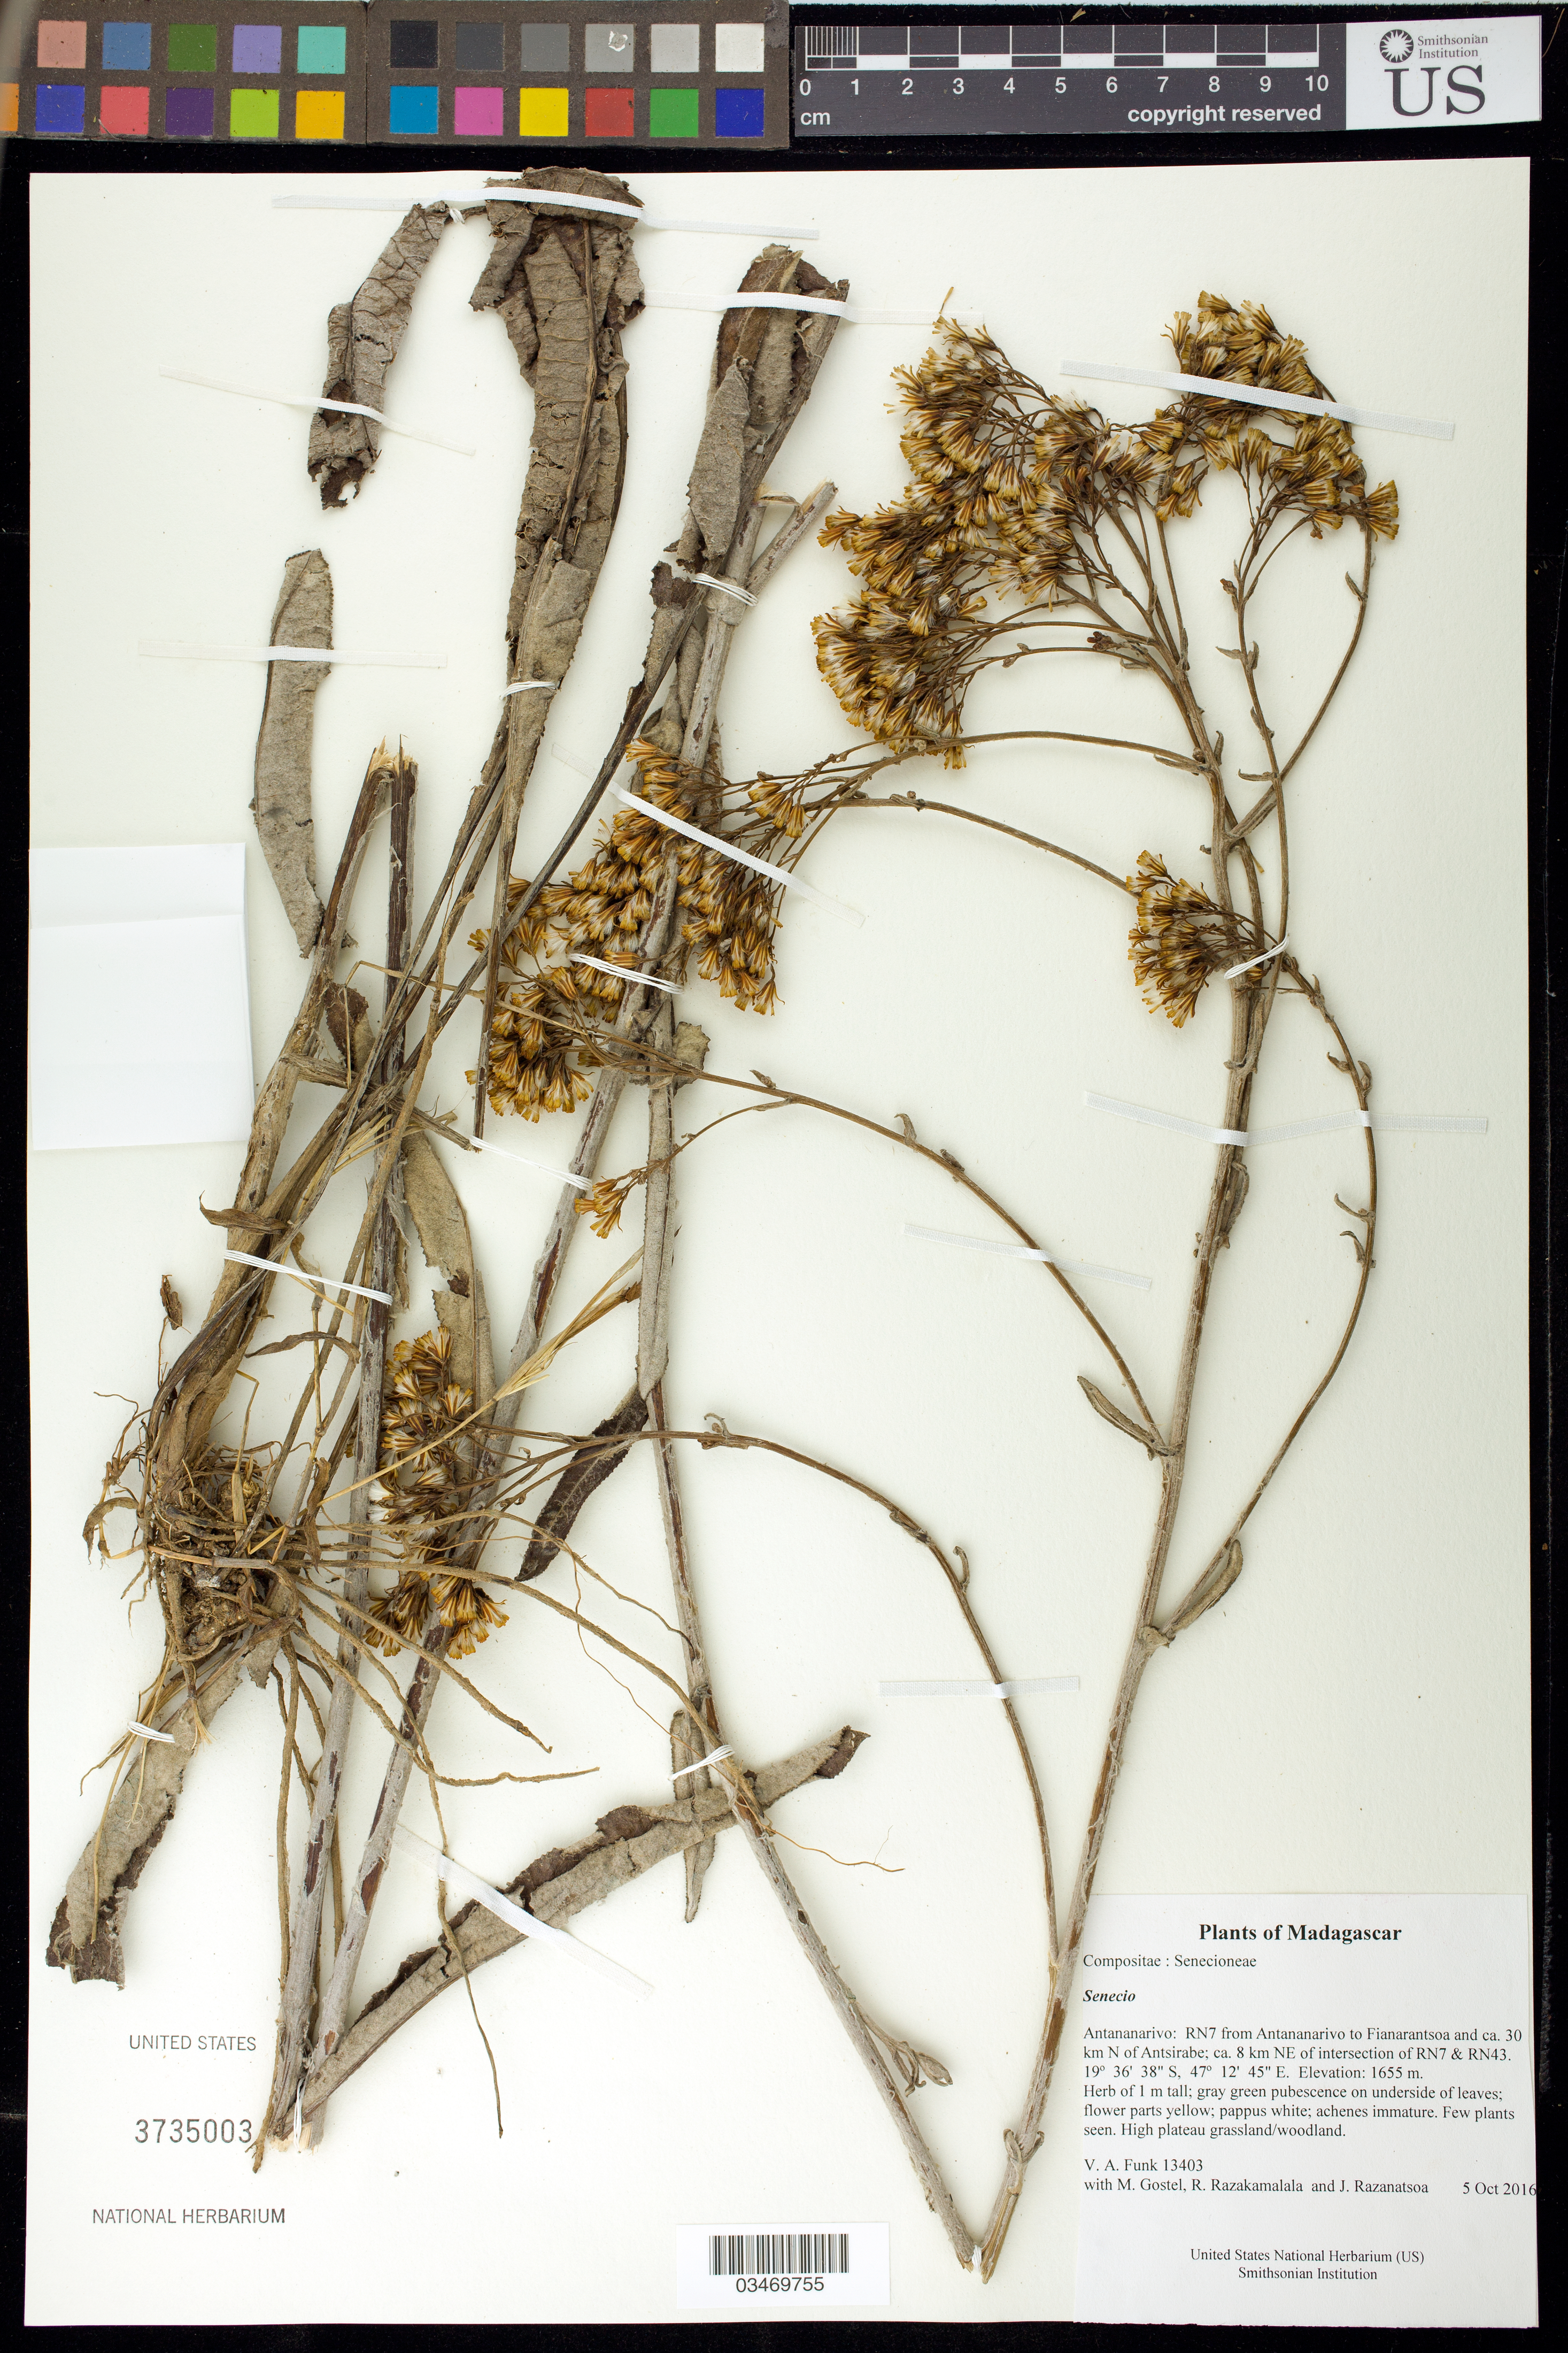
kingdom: Plantae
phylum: Tracheophyta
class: Magnoliopsida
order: Asterales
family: Asteraceae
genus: Senecio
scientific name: Senecio sp.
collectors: M. R. Gostel, R. Razakamalala & J. Razanatsoa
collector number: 13403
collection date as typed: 5 Oct 2016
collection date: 2016-10-05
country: Madagascar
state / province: Vakinankaratra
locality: RN7 from Antananarivo to Fianarantsoa and ca. 30 km N of Antsirabe; ca. 8 km NE of intersection of RN7 & RN43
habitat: High plateau grassland/woodland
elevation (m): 1655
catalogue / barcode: US 3735003